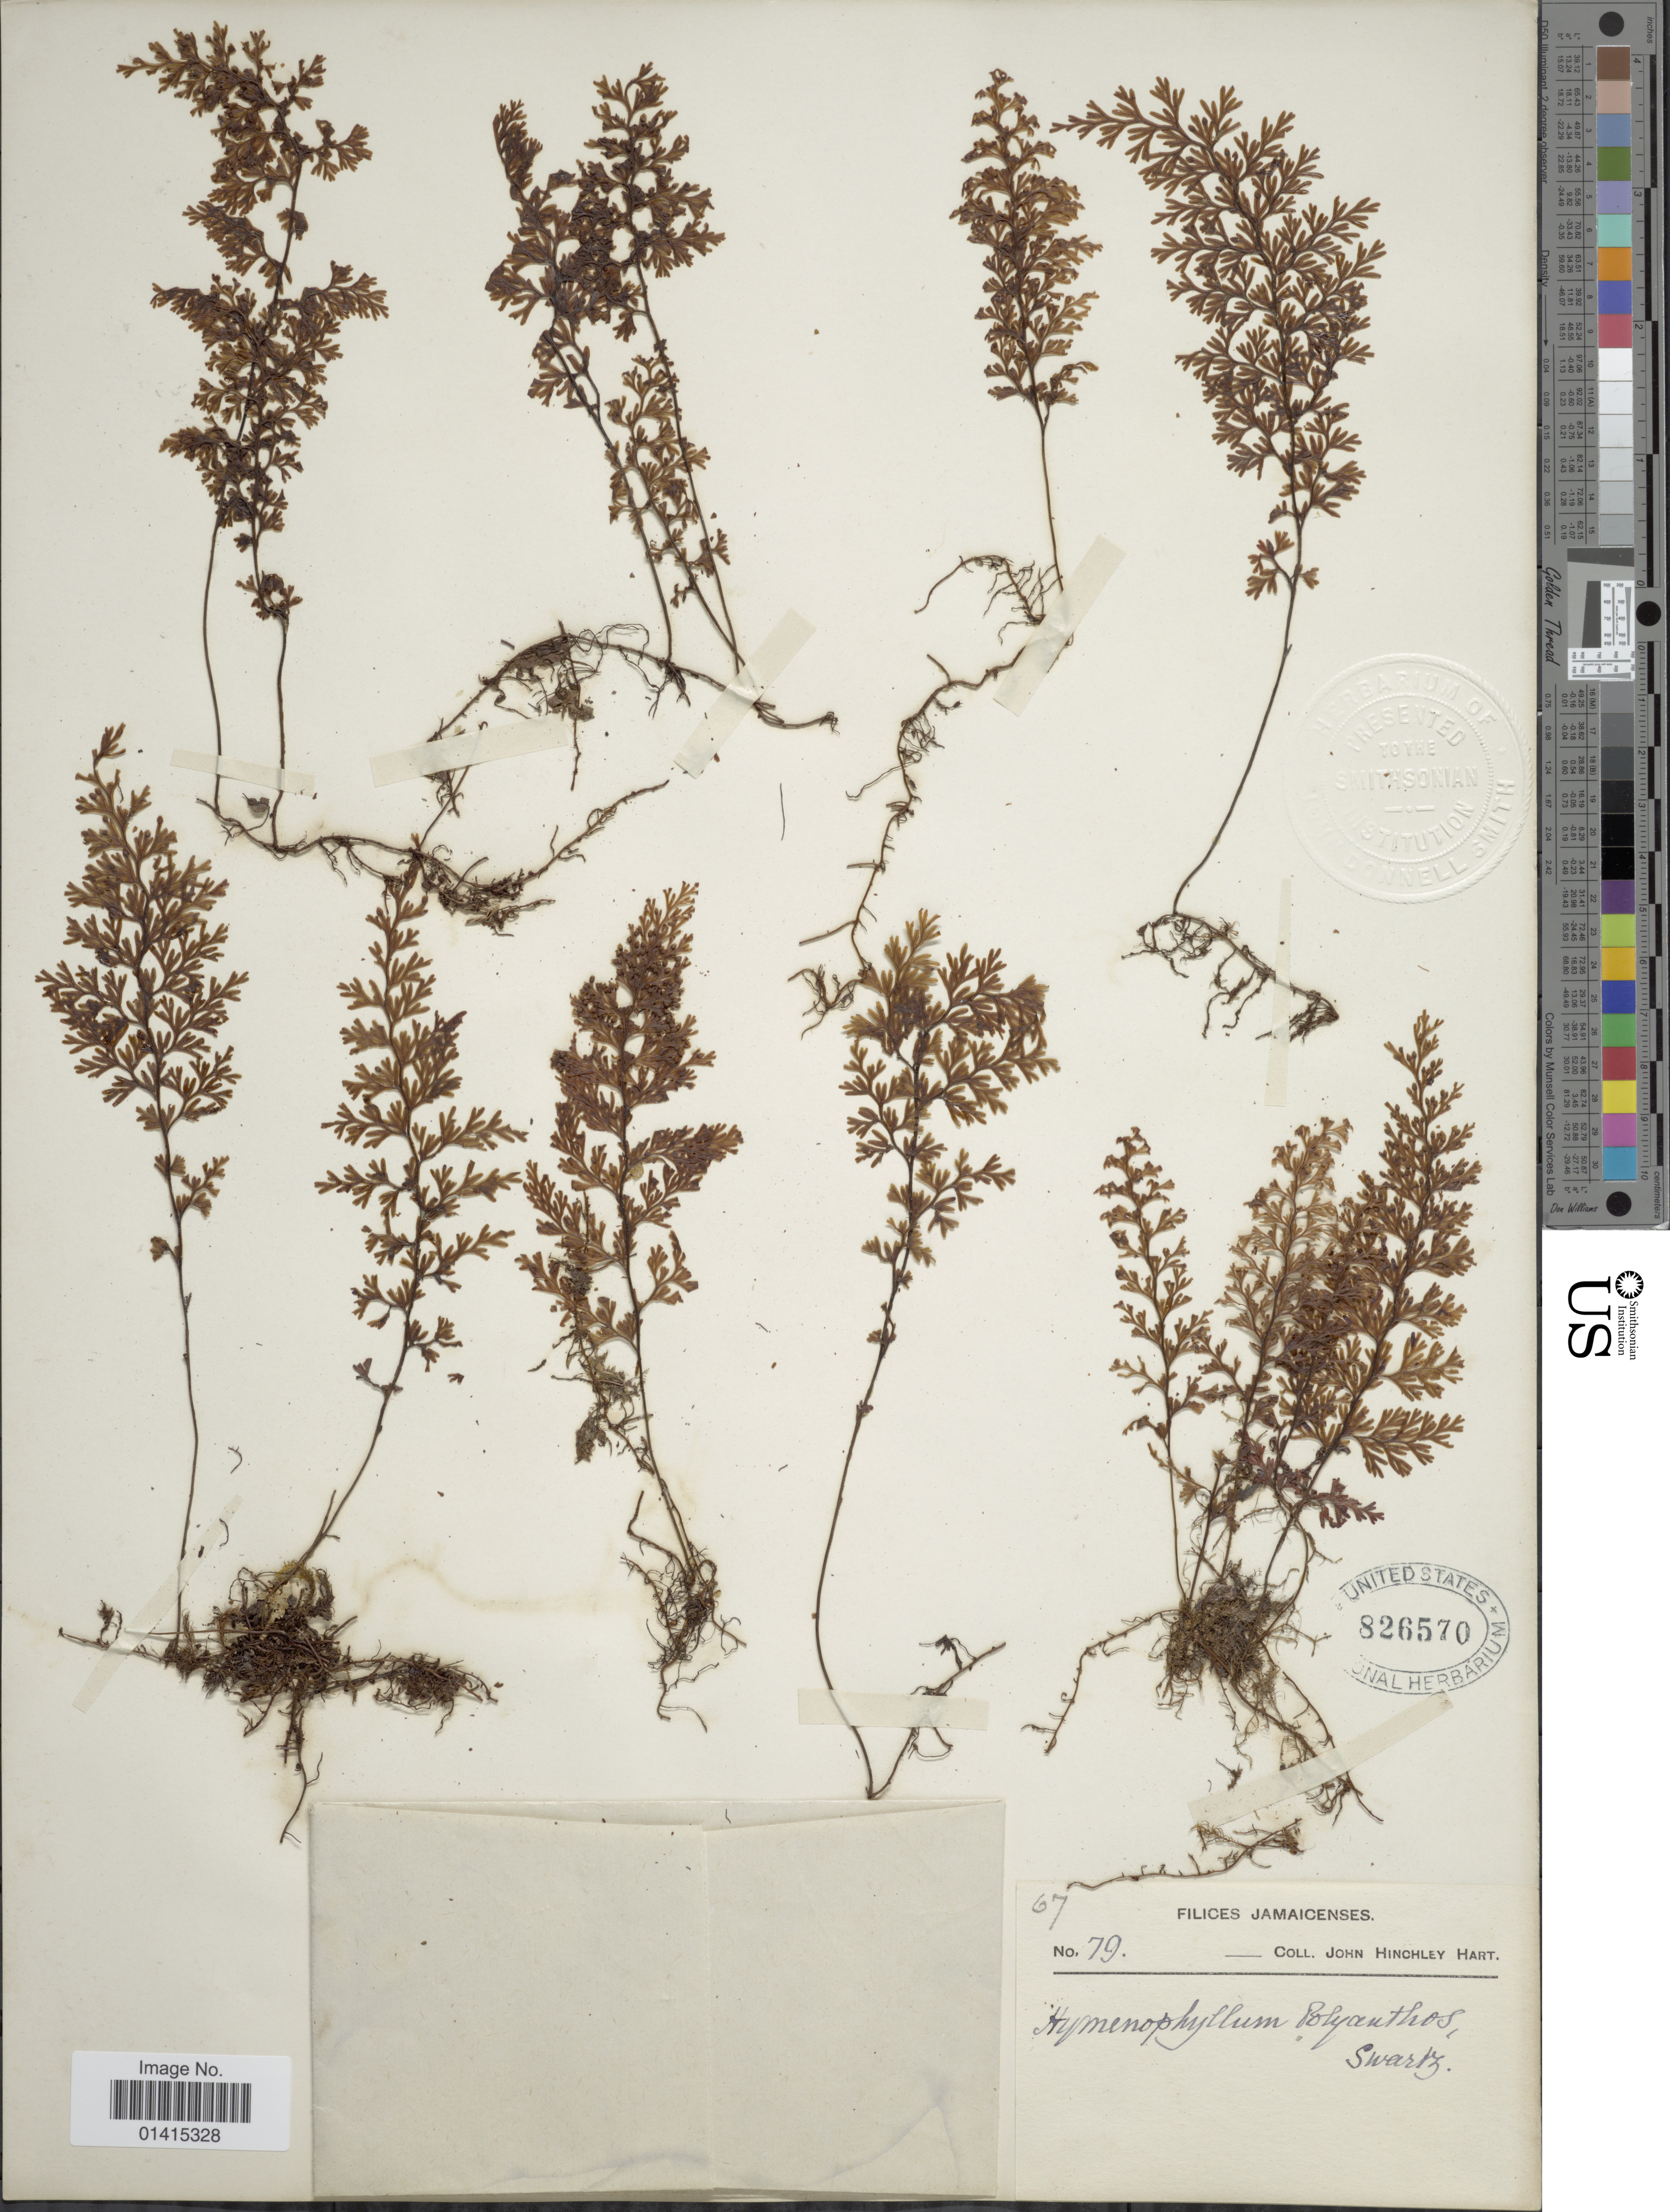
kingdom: Plantae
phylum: Tracheophyta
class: Polypodiopsida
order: Hymenophyllales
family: Hymenophyllaceae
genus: Hymenophyllum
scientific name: Hymenophyllum polyanthos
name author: (Sw.) Sw.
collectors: J. H. Hart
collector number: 79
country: Jamaica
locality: Filices Jamaicensis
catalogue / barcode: US 826570